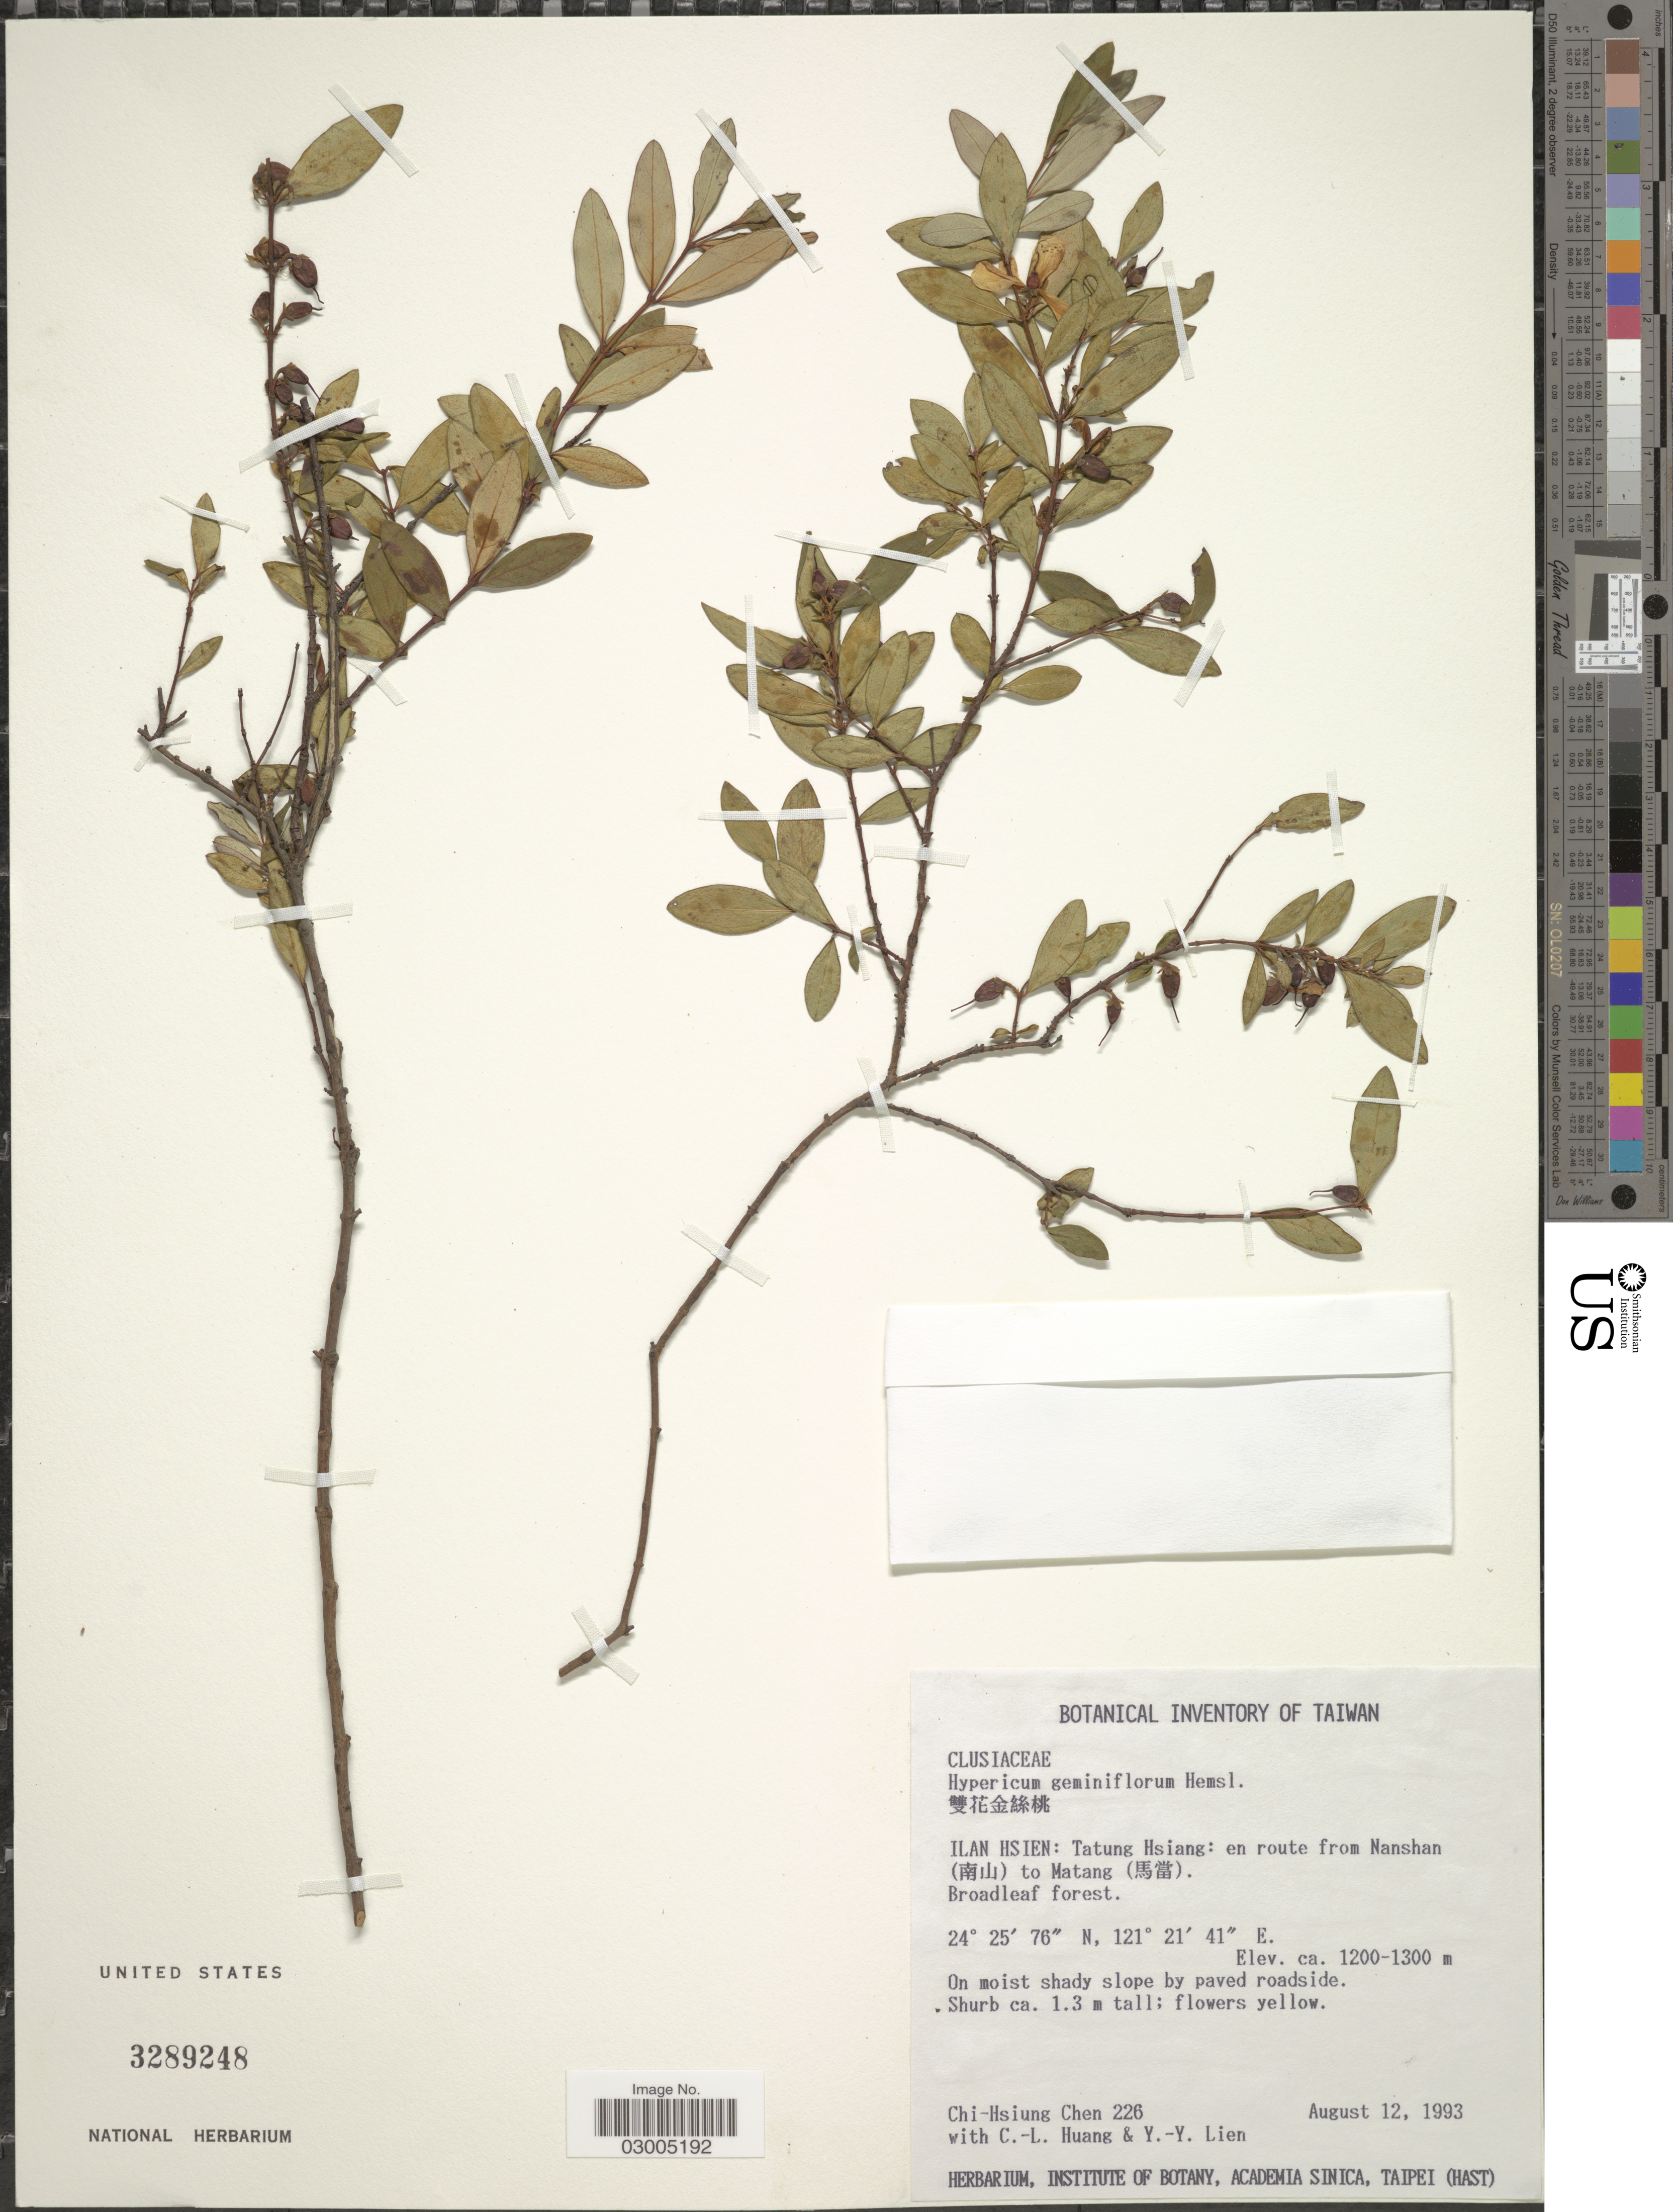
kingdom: Plantae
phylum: Tracheophyta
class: Magnoliopsida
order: Malpighiales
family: Hypericaceae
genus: Hypericum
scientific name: Hypericum geminiflorum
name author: Hemsl.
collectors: C.-H. Chen, C.-L. Huang & Y. Y. Lien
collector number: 226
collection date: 1993-08-12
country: Taiwan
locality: Tatung Hsiang: en route from Nashan to Matang.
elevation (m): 1200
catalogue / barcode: US 3289248